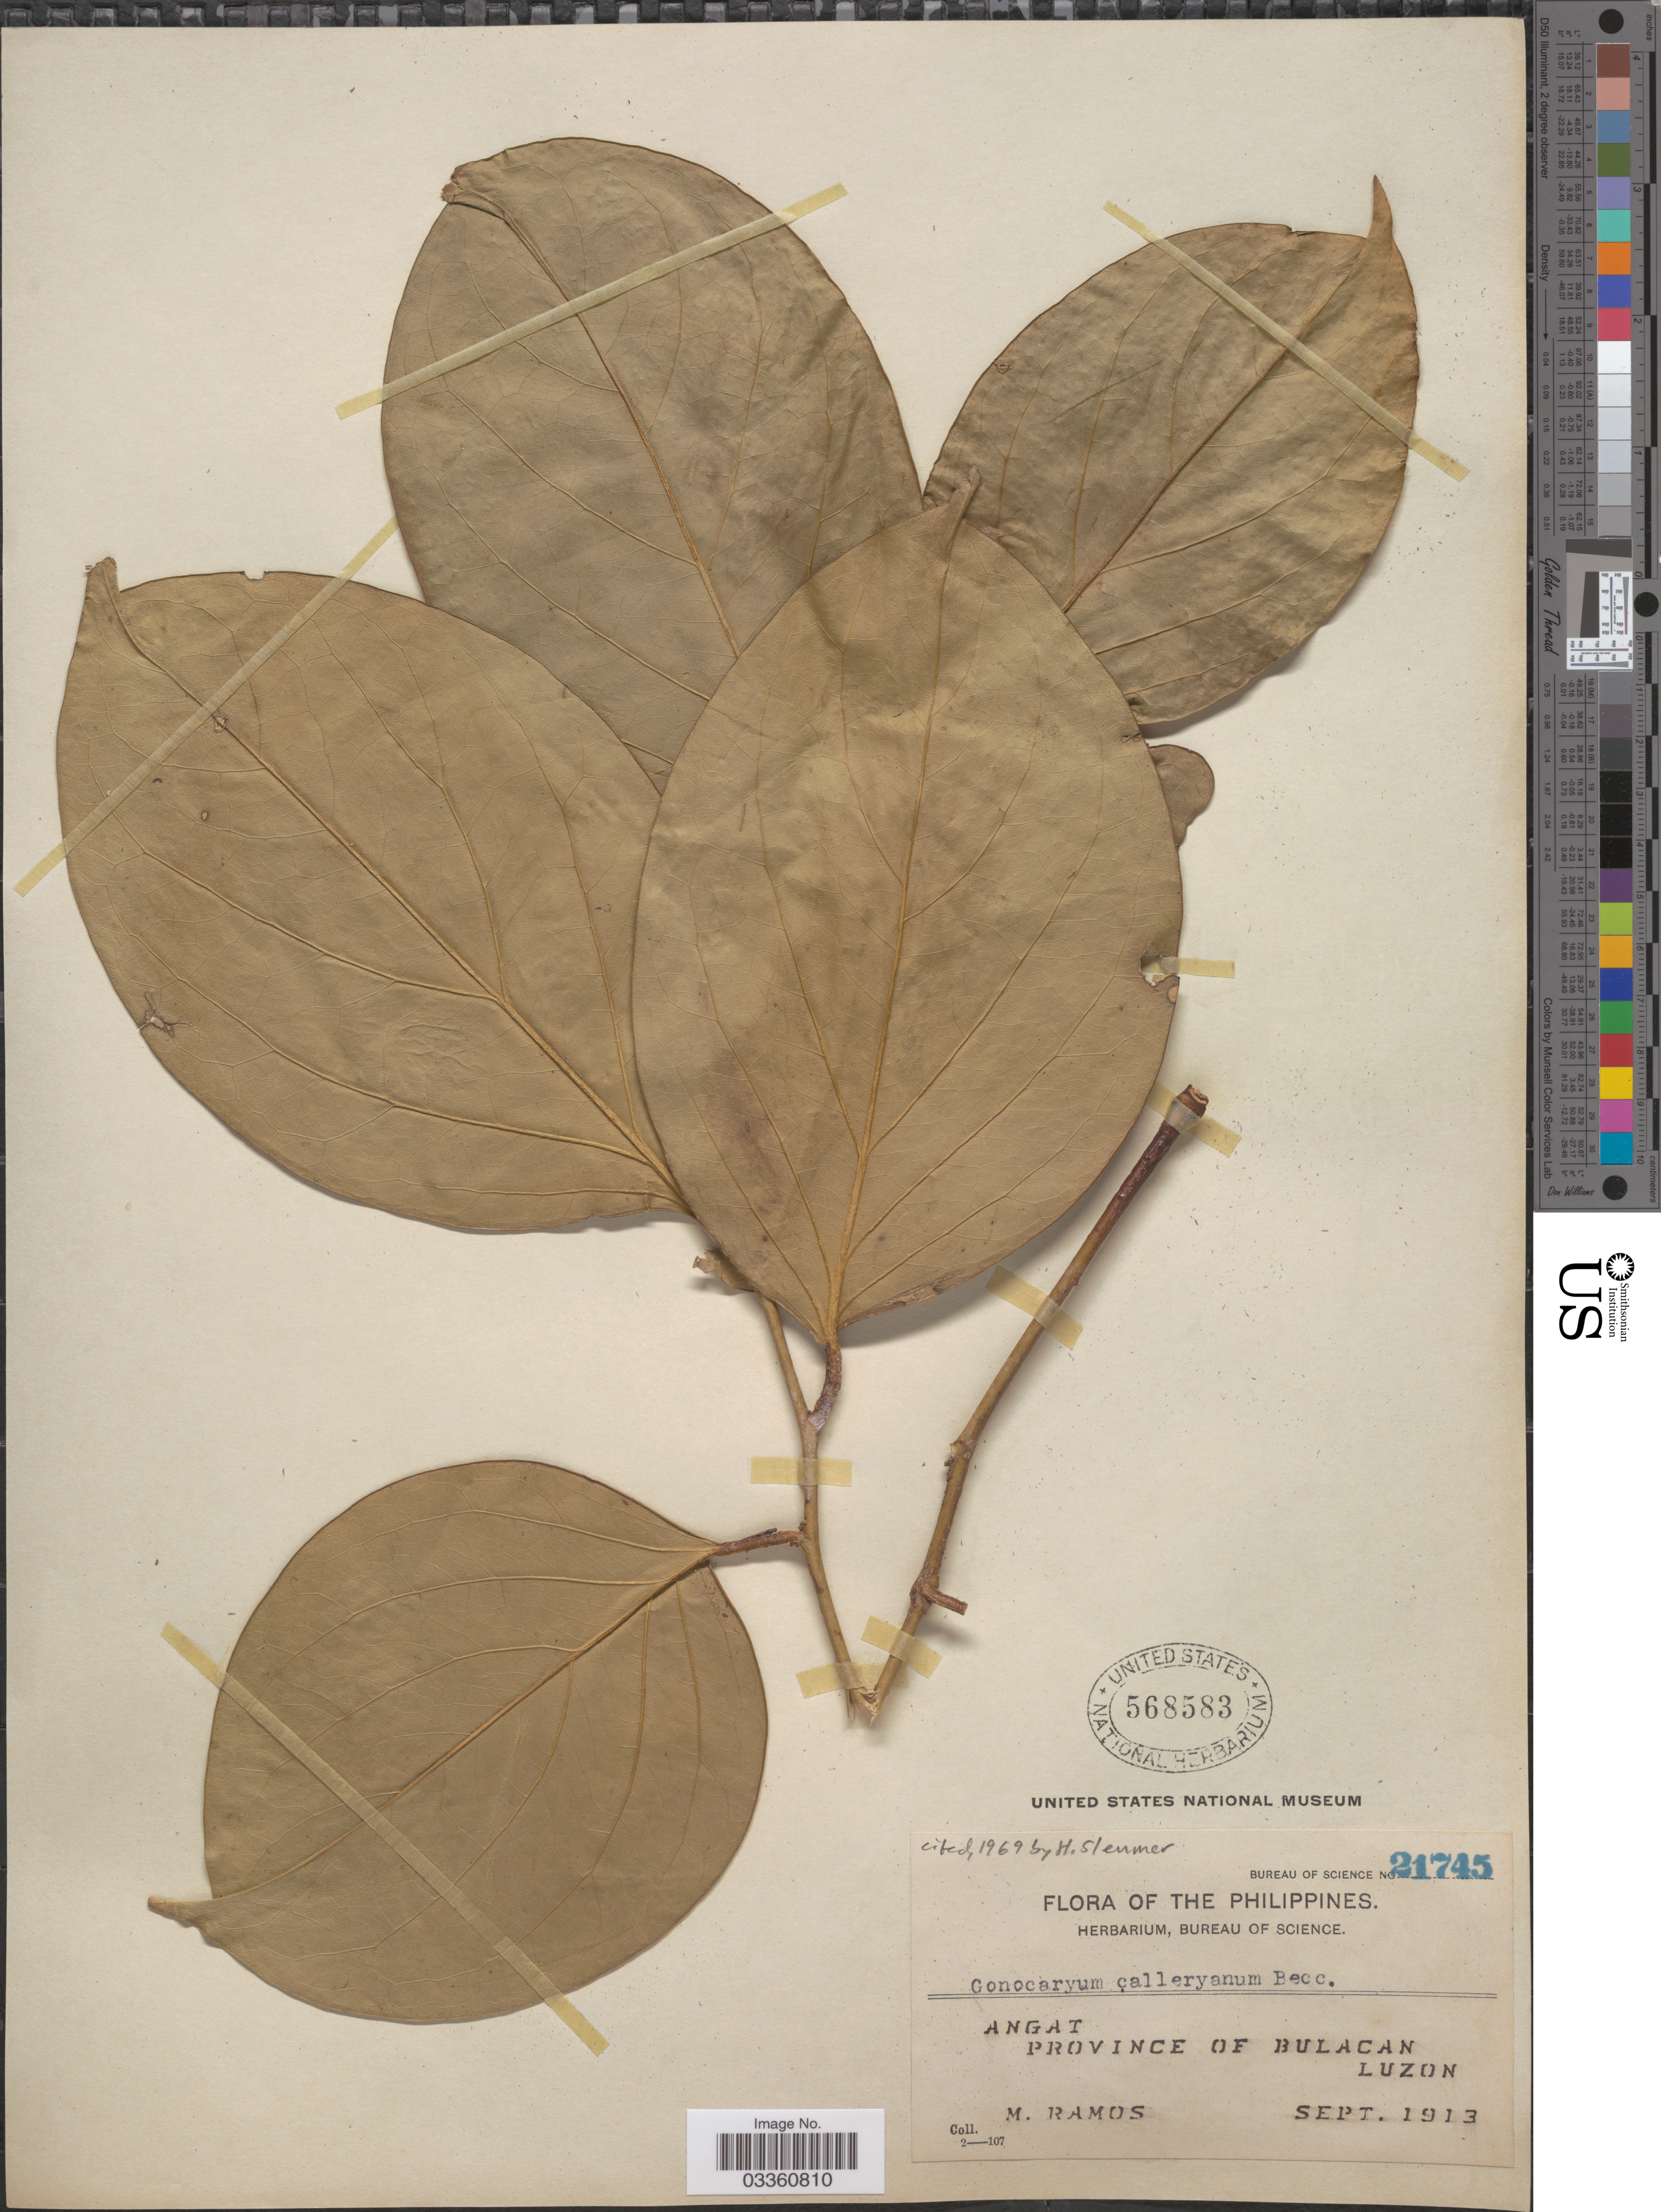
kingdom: Plantae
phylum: Tracheophyta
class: Magnoliopsida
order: Cardiopteridales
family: Cardiopteridaceae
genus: Gonocaryum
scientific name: Gonocaryum calleryanum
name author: (Baill.) Becc.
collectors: M. Ramos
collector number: Bureau of Science 21745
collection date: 1913-09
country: Philippines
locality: Angat. Province of Bulacan. Luzon.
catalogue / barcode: US 568583